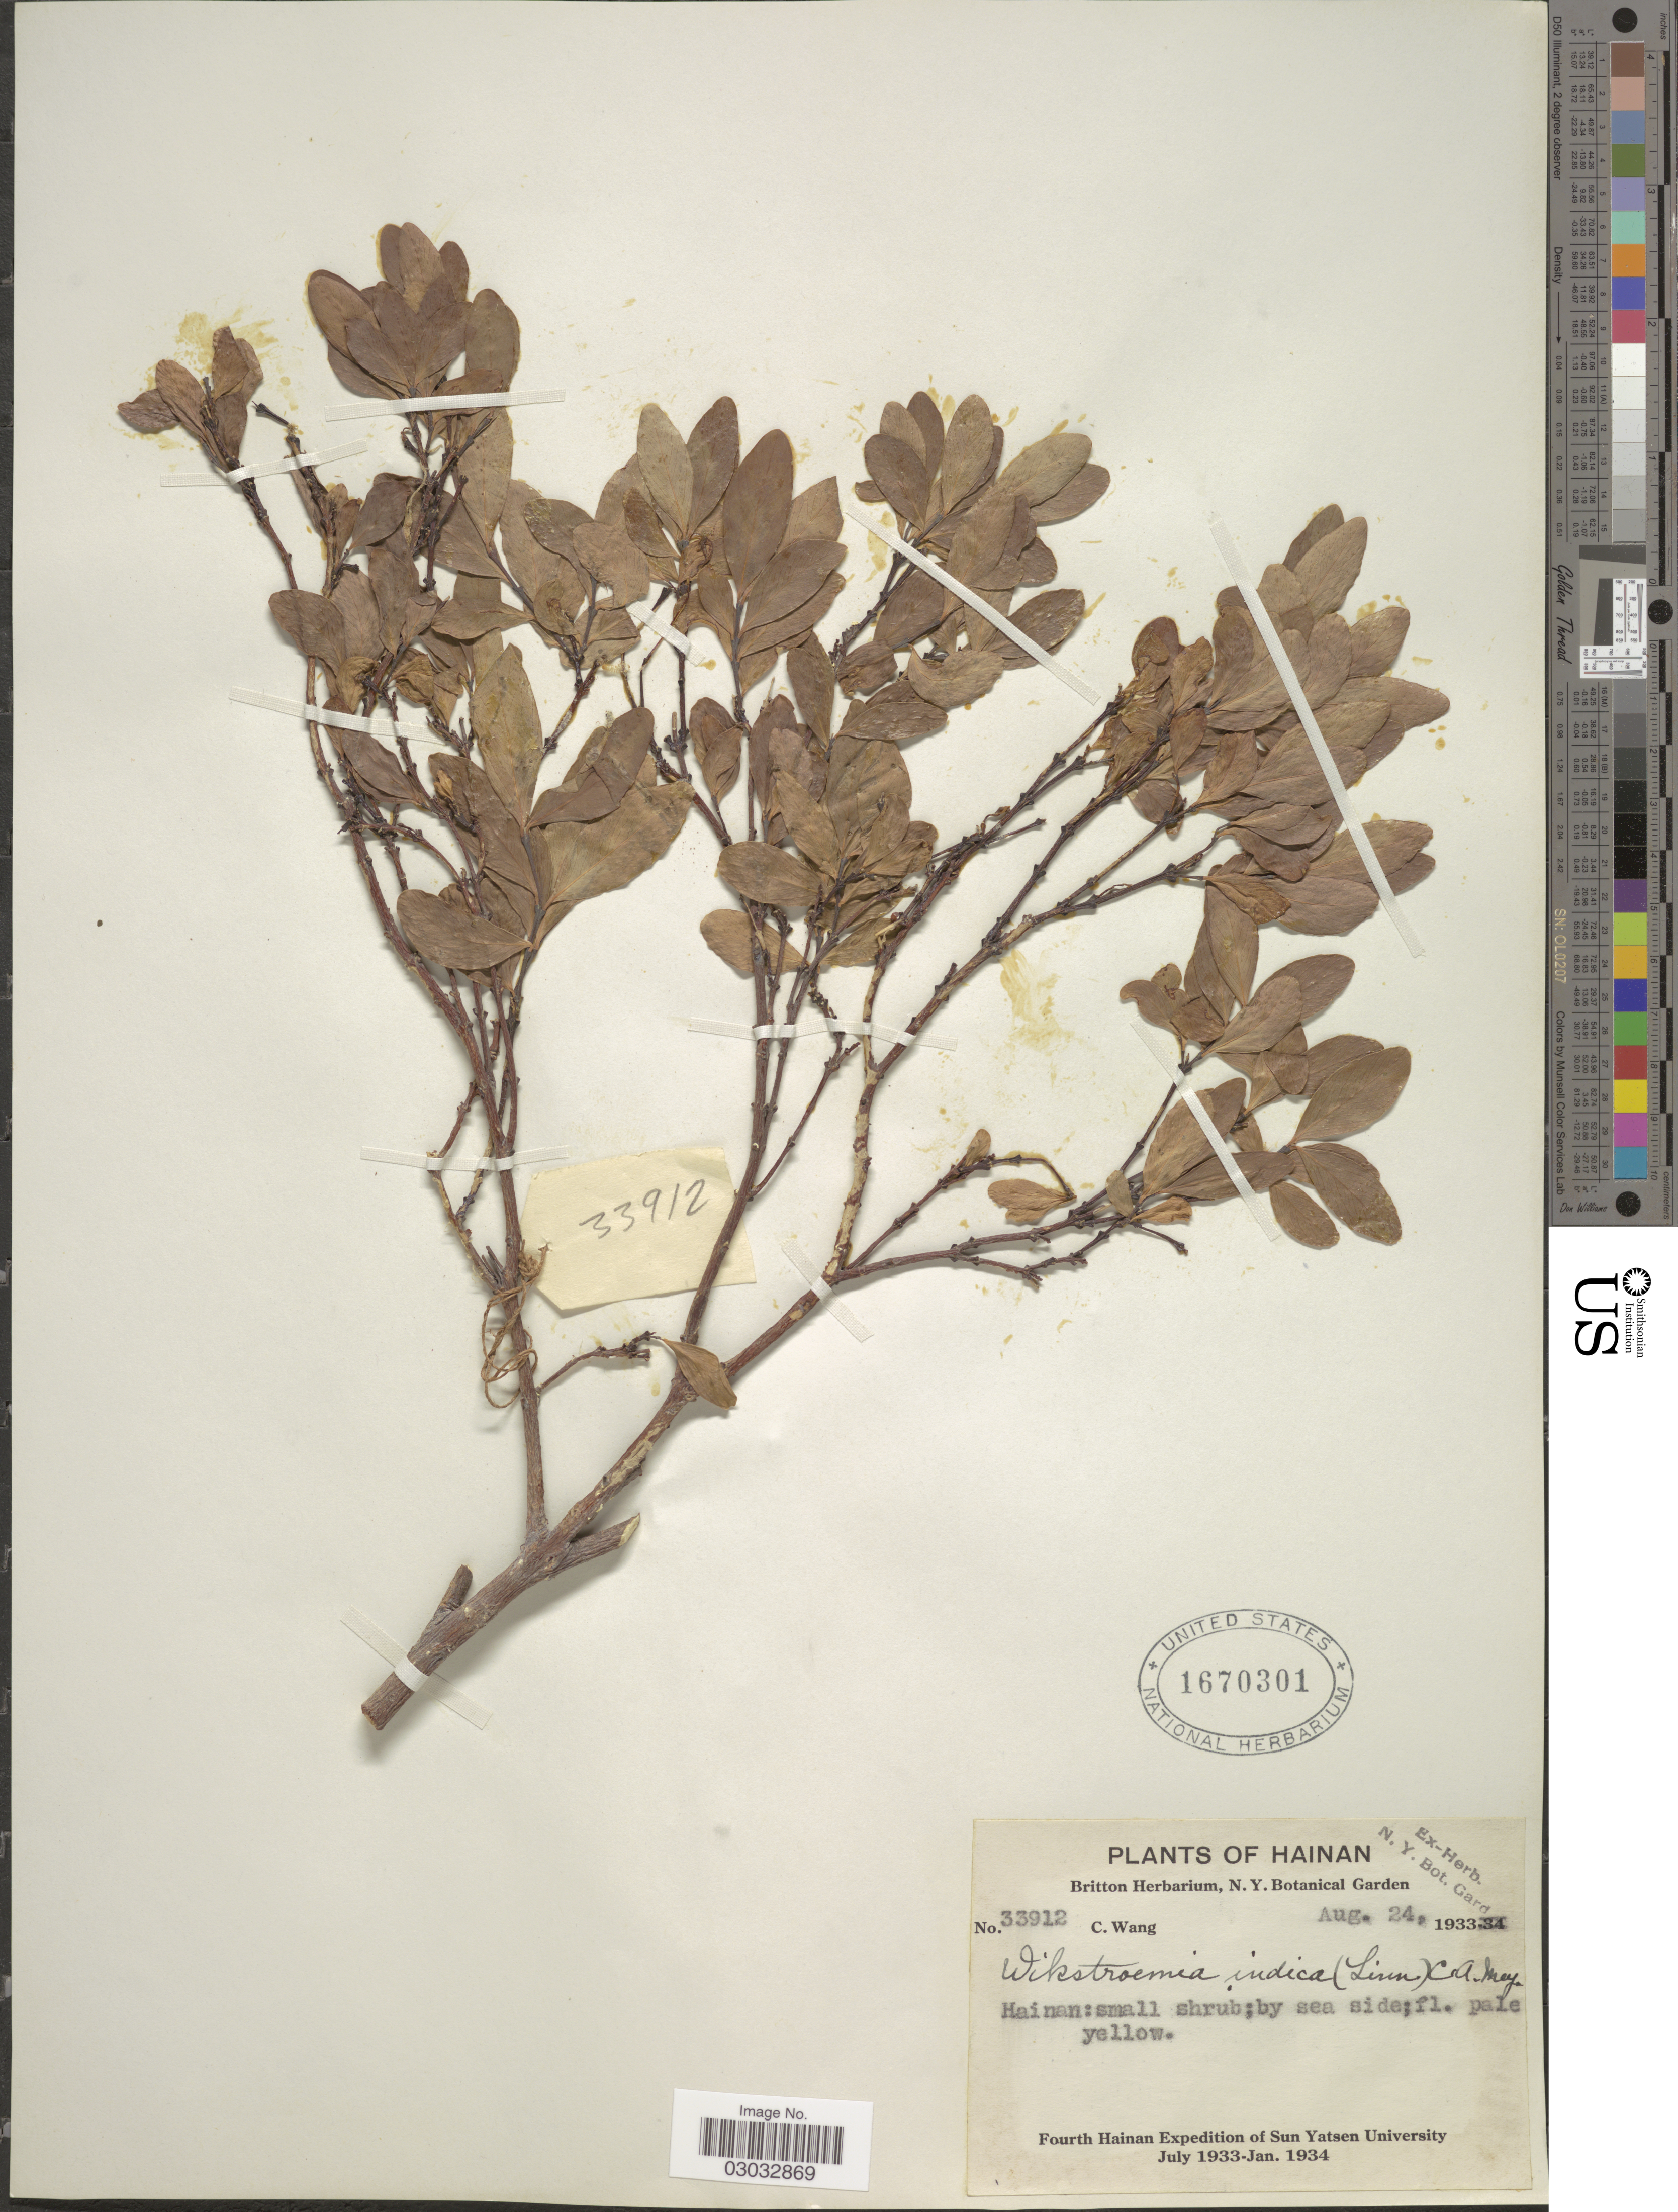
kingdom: Plantae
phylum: Tracheophyta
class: Magnoliopsida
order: Malvales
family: Thymelaeaceae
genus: Wikstroemia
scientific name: Wikstroemia indica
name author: (L.) C.A. Mey.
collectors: C. Wang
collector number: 33912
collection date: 1933-08-24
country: China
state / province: Hainan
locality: Hainan.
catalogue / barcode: US 1670301